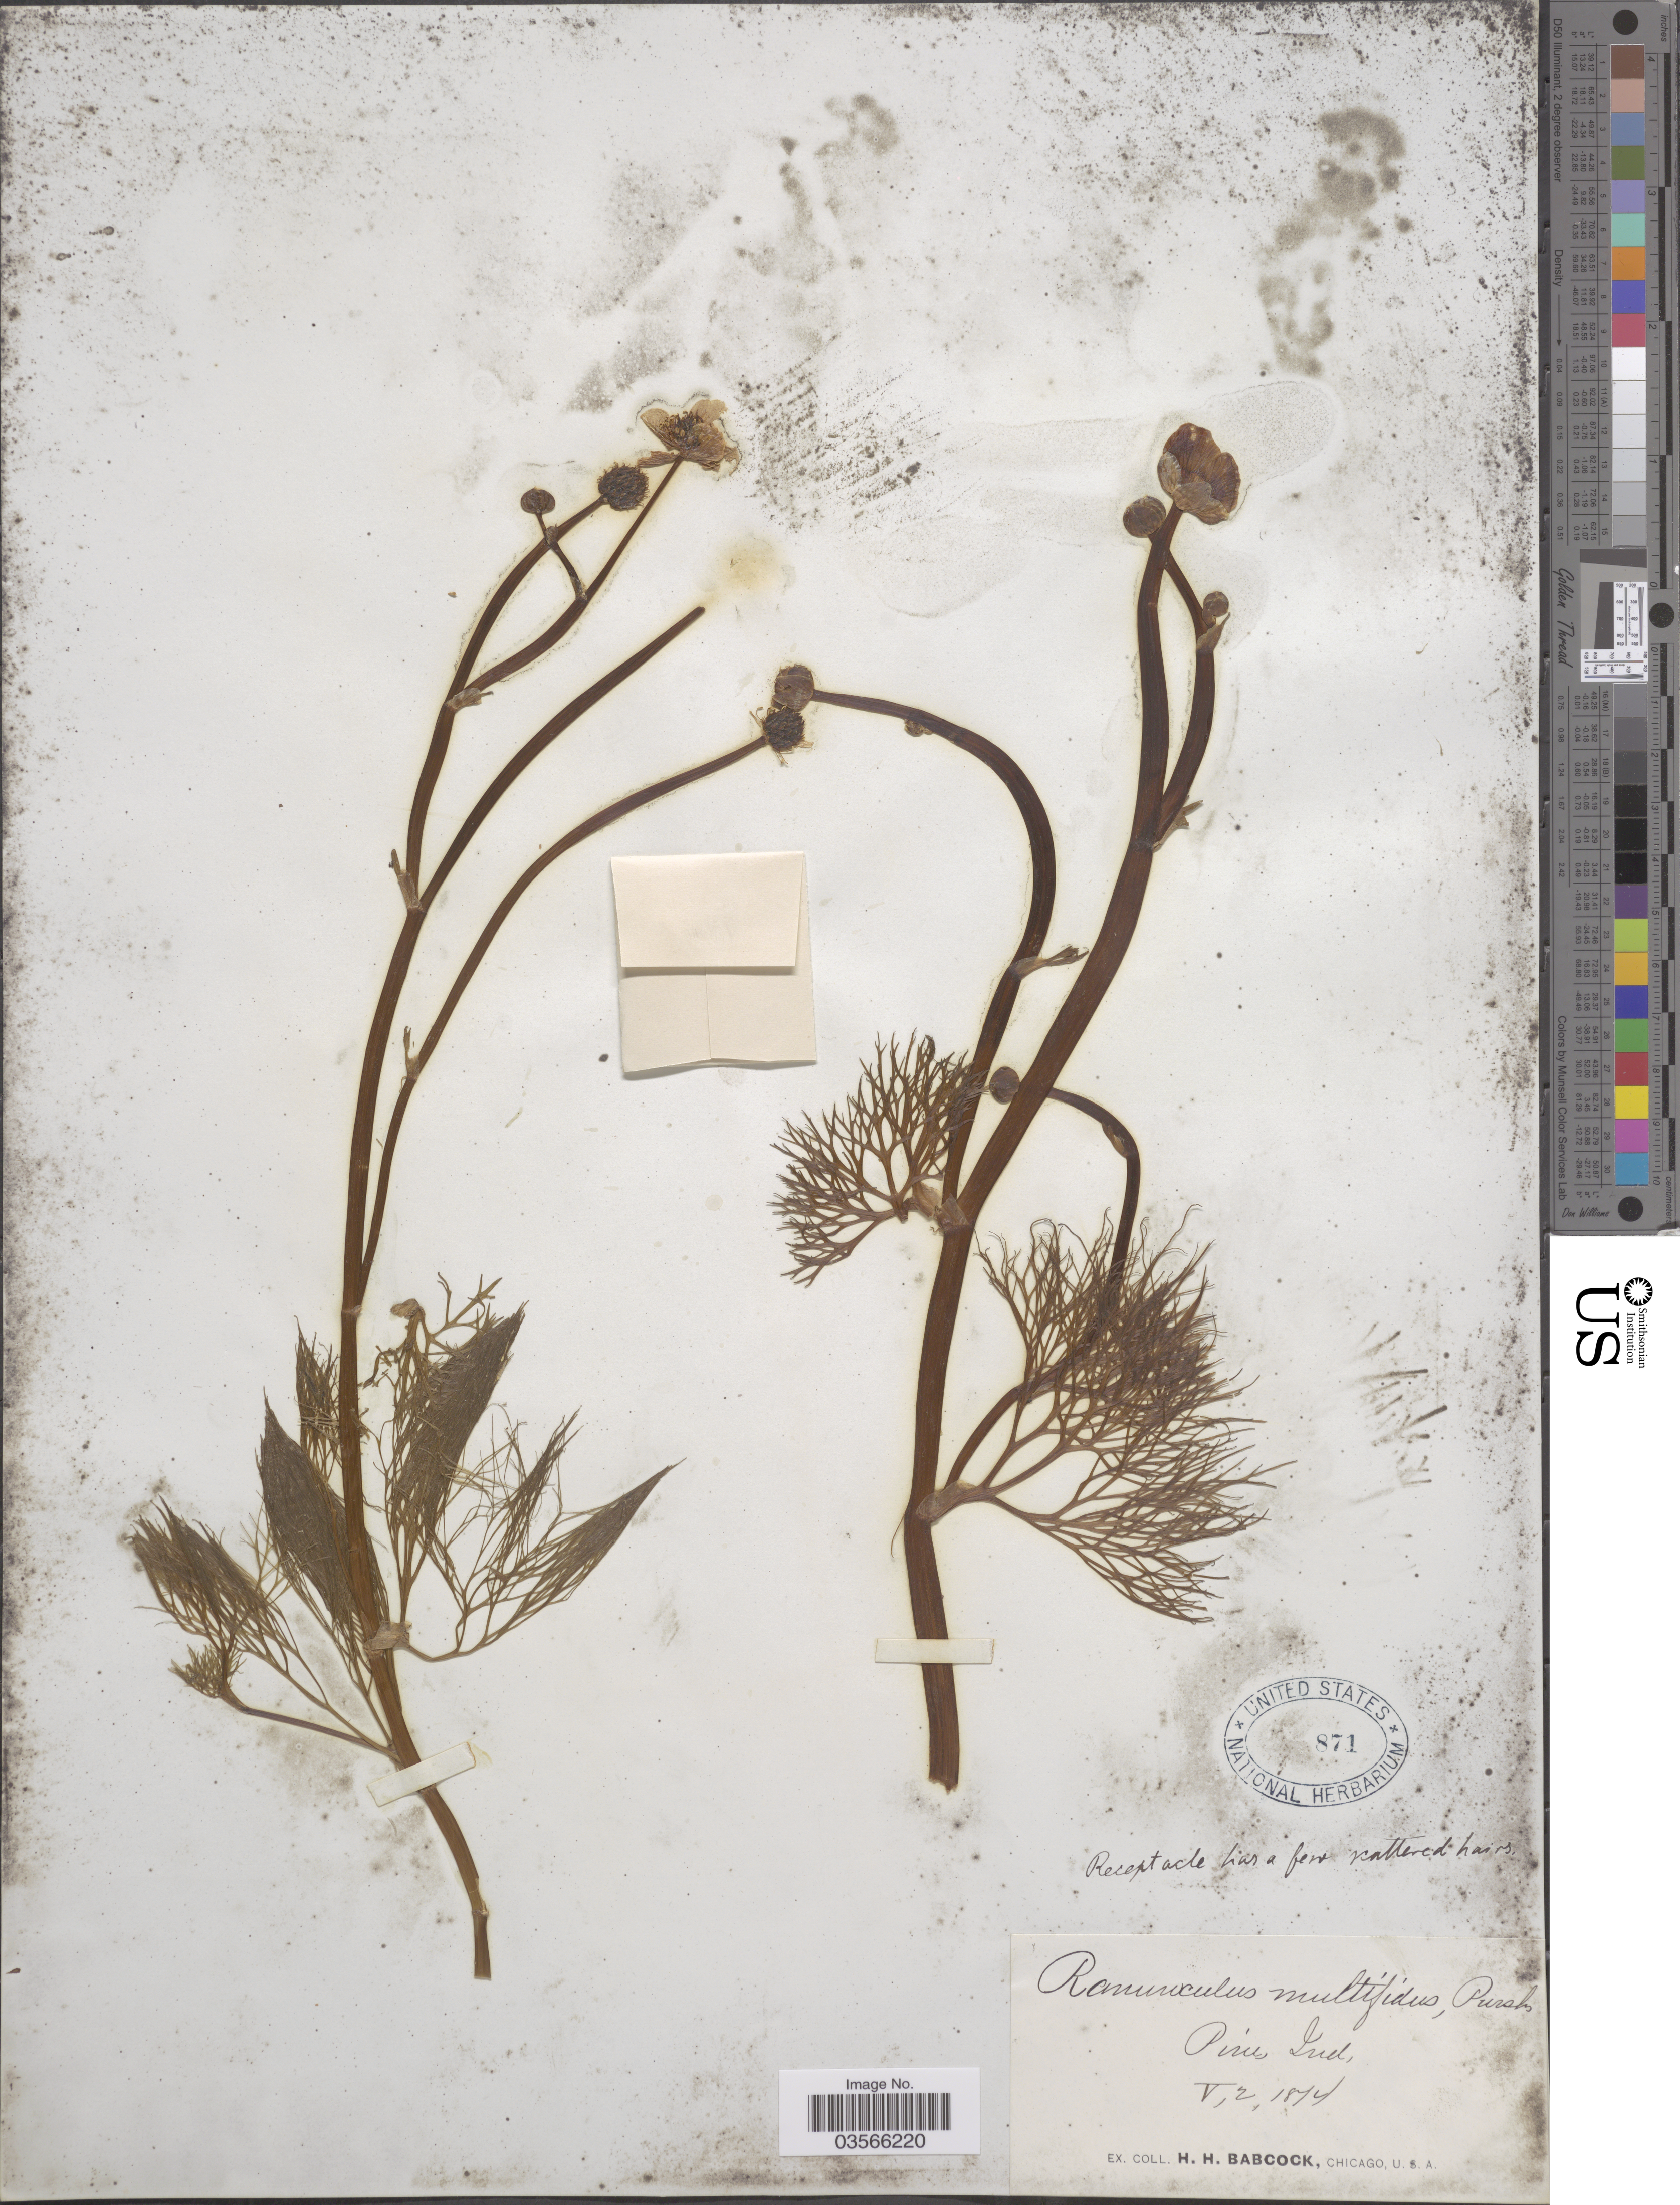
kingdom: Plantae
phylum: Tracheophyta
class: Magnoliopsida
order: Ranunculales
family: Ranunculaceae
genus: Ranunculus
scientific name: Ranunculus flabellaris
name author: Raf.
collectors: H. Babcock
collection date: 1874-05-02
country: United States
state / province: Indiana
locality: Piru.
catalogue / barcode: US 871